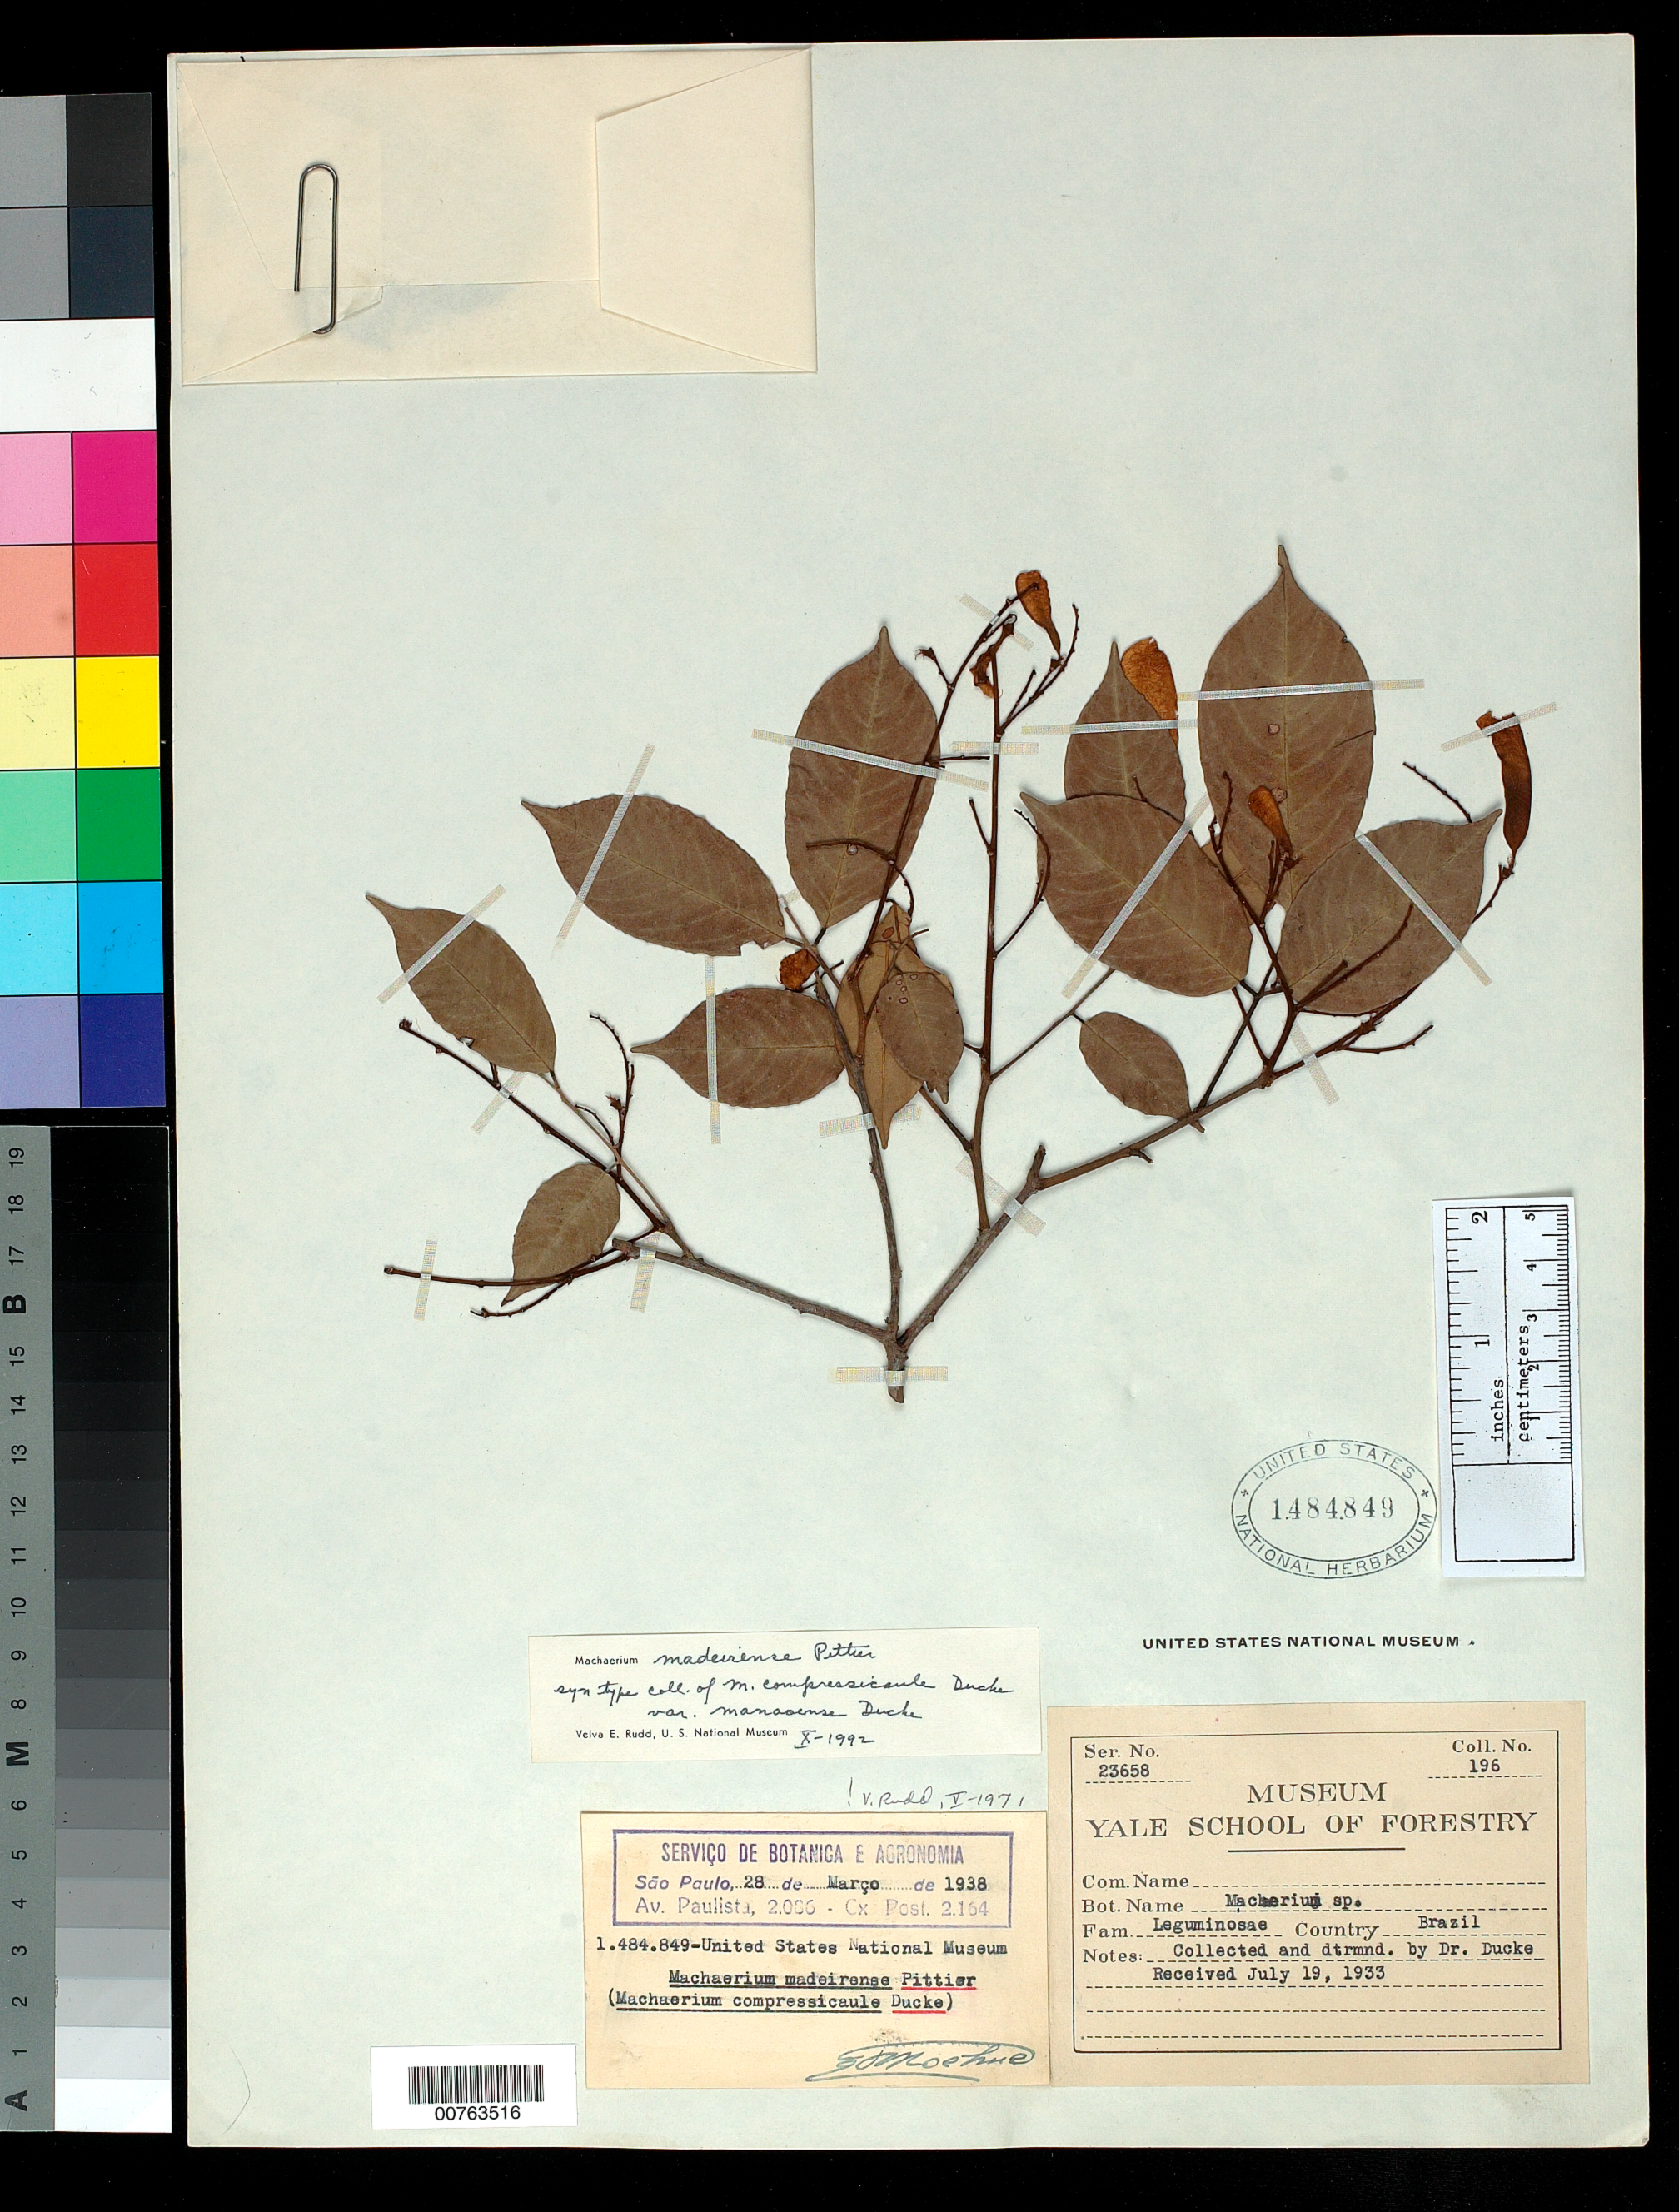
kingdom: Plantae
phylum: Tracheophyta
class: Magnoliopsida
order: Fabales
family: Fabaceae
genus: Machaerium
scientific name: Machaerium compressicaule var. manaoense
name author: Ducke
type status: Isosyntype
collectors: A. Ducke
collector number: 196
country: Brazil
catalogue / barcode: US 1484849